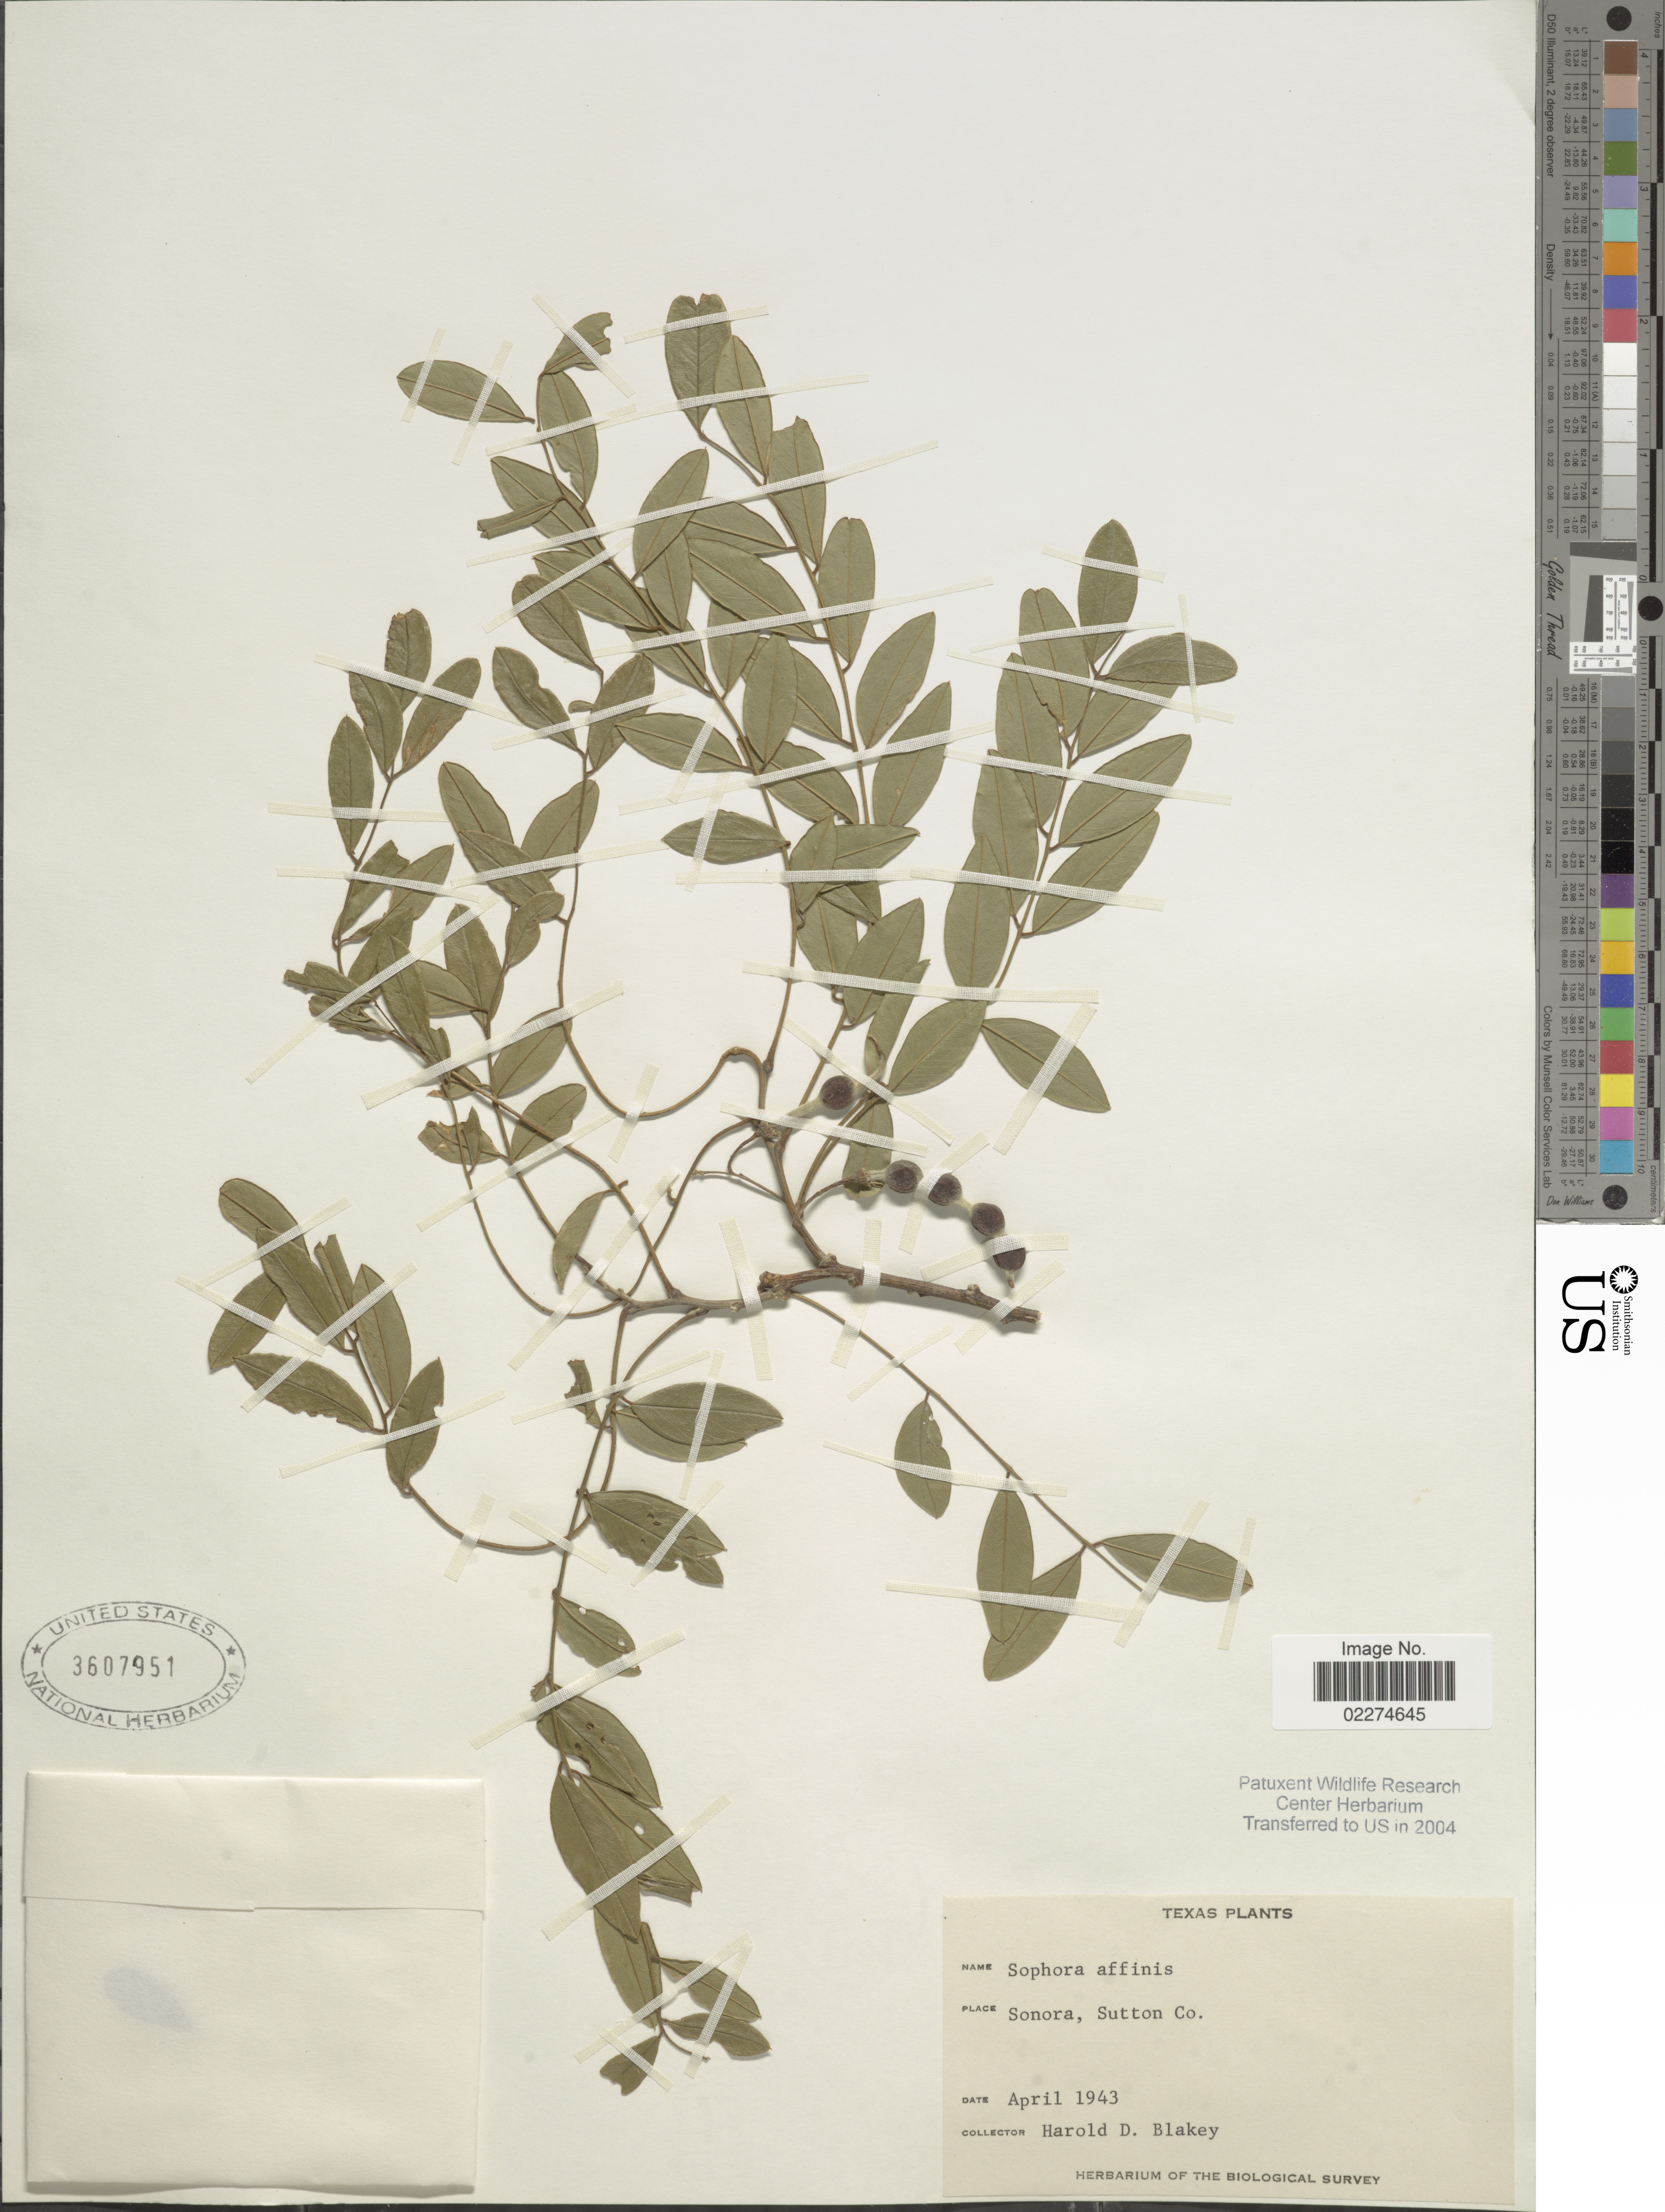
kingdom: Plantae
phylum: Tracheophyta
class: Magnoliopsida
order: Fabales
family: Fabaceae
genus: Sophora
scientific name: Sophora affinis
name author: Torr. & A. Gray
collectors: H. Blakey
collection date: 1943-04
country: United States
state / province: Texas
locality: Sonora, Sutton Co.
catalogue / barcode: US 3607951